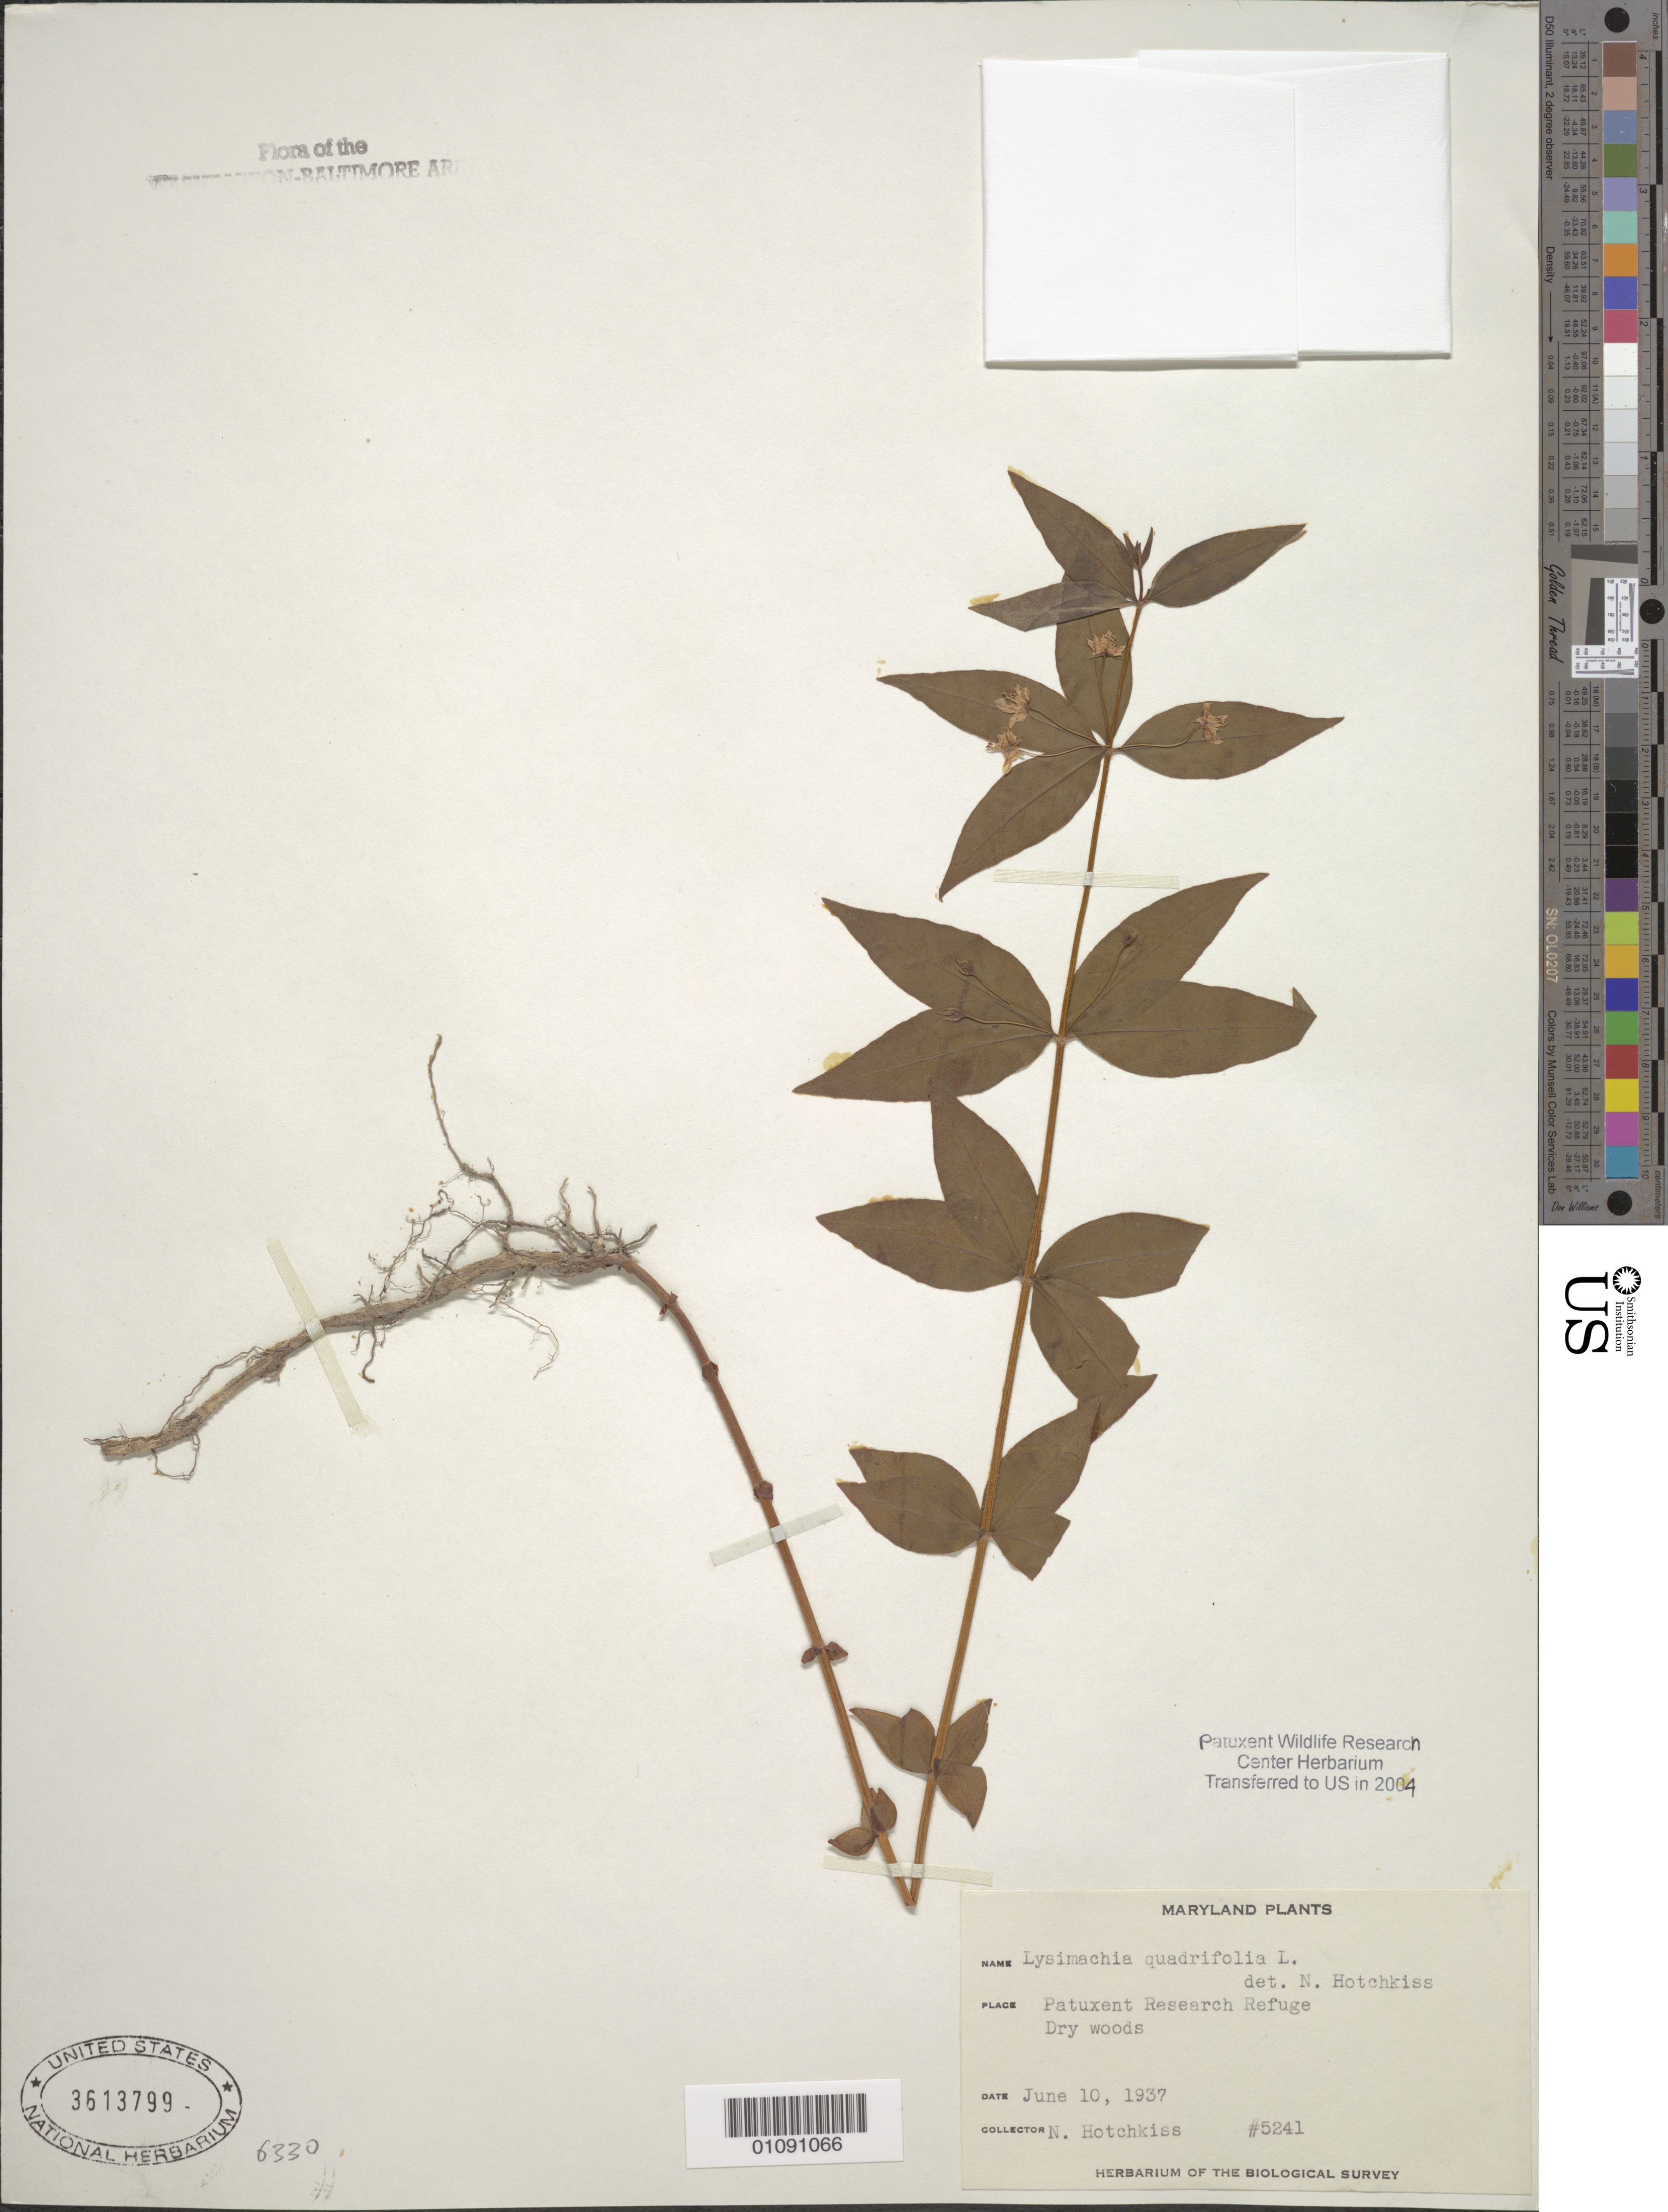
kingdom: Plantae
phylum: Tracheophyta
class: Magnoliopsida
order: Ericales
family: Primulaceae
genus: Lysimachia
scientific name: Lysimachia quadrifolia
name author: L.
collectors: N. Hotchkiss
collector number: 5241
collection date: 1937-06-10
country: United States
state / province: Maryland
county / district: Prince George's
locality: Patuxent Wildlife Refuge.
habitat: Dry woods.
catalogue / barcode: US 3613799